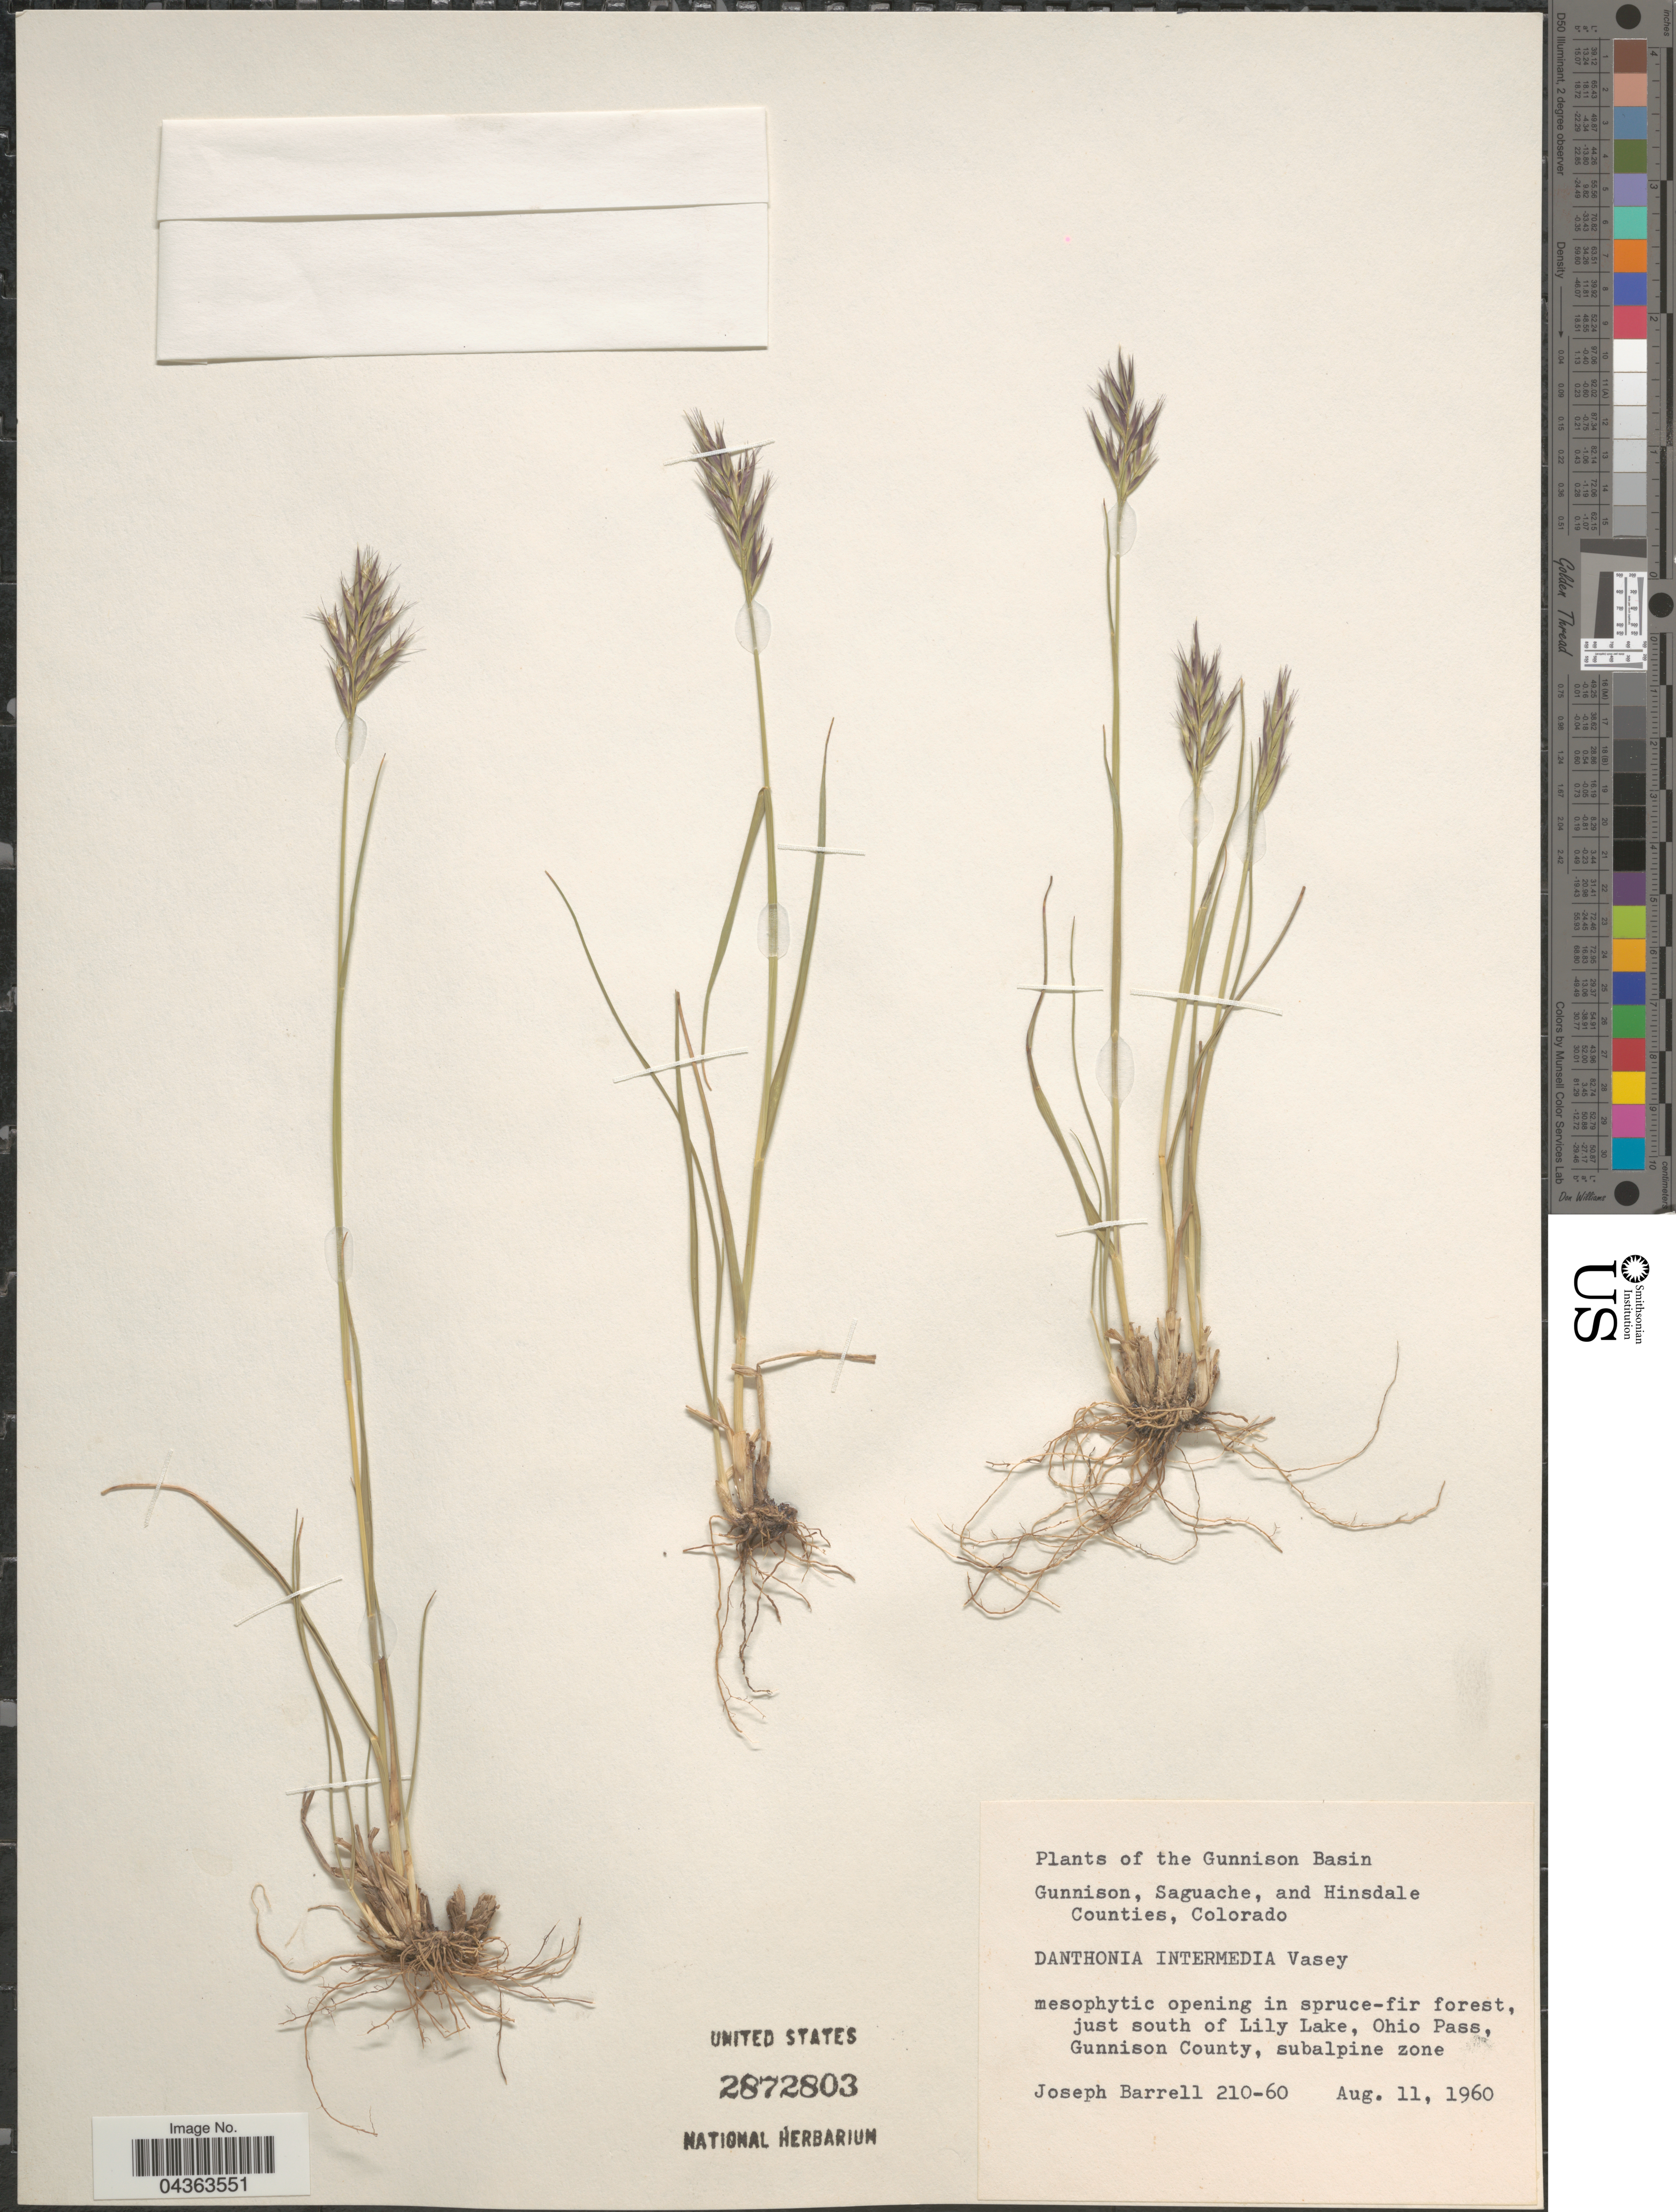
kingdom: Plantae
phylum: Tracheophyta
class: Liliopsida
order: Poales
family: Poaceae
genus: Danthonia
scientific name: Danthonia intermedia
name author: Vasey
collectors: J. Barrell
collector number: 210-60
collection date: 1960-08-11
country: United States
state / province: Colorado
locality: The Gunnison Basin. Just south of Lily Lake, Ohio pass, Gunnison County, subalpine zone.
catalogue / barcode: US 2872803